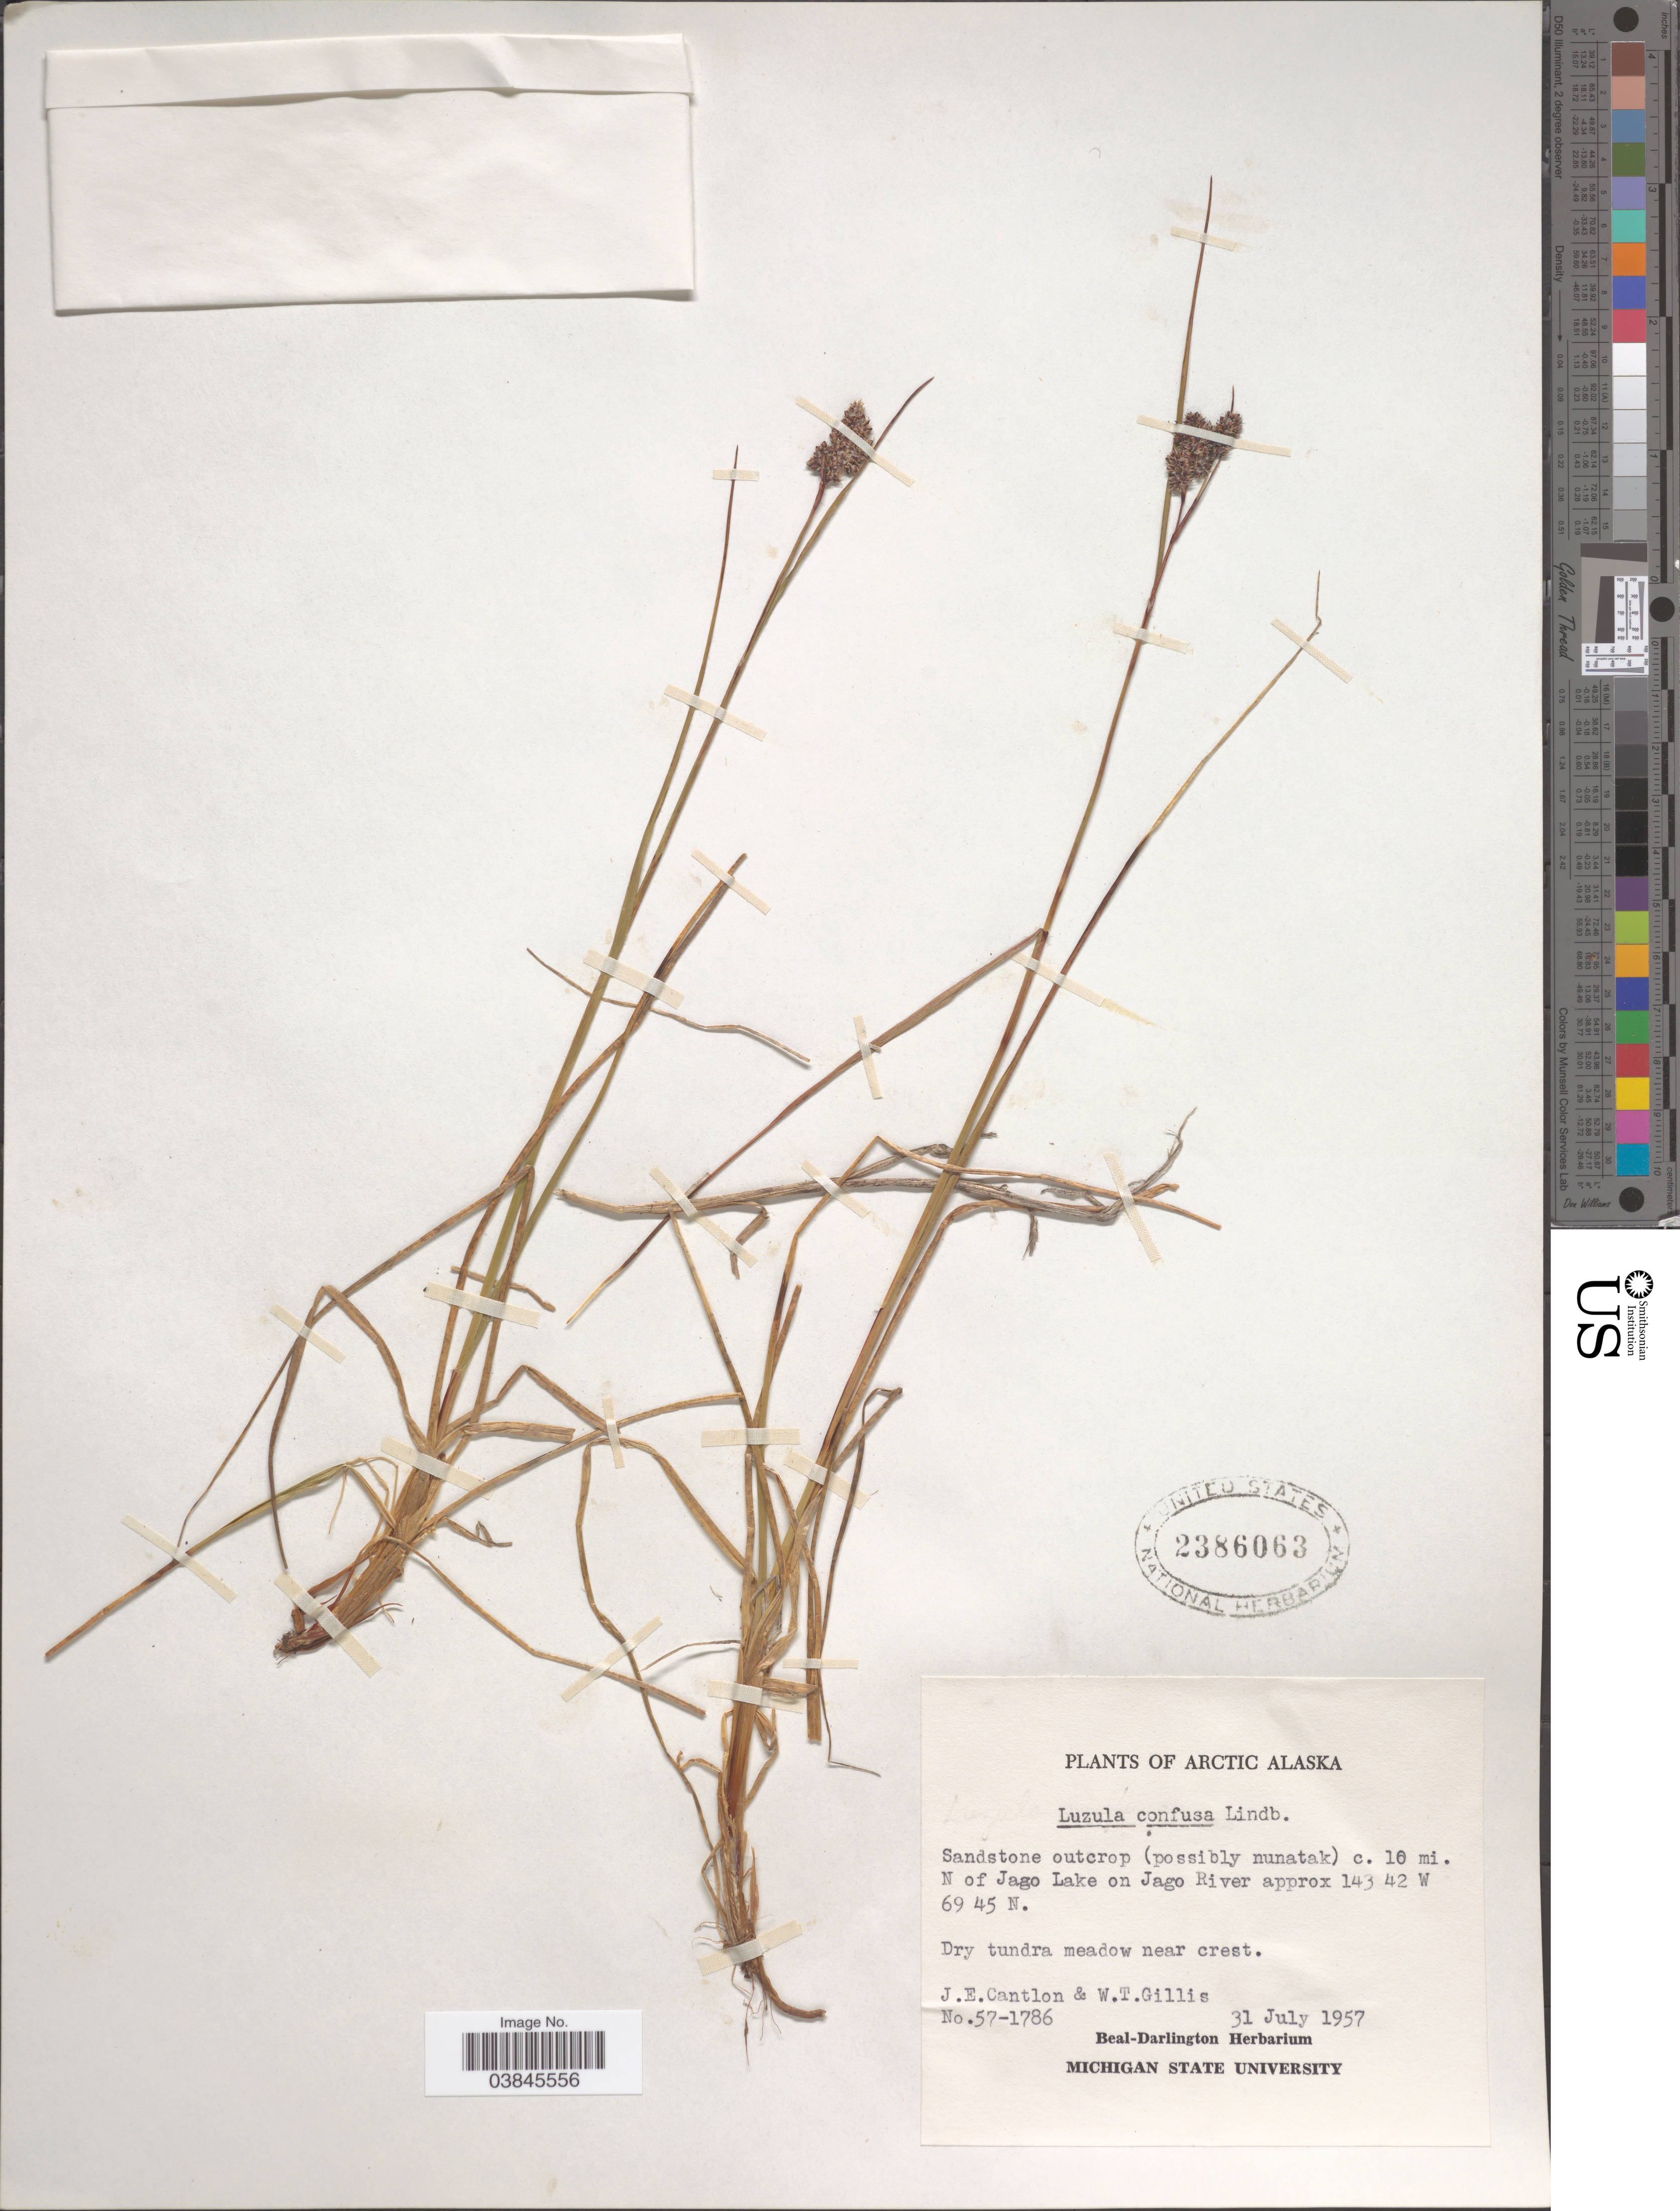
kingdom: Plantae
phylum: Tracheophyta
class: Liliopsida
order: Poales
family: Juncaceae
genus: Luzula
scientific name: Luzula confusa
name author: Lindeb.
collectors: J. Cantlon & W. T. Gillis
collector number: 57-1786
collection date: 1957-07-31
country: United States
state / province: Alaska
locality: Arctic Alaska. Sandstone outcrop (possibly nunatak) c. 10 mi. N of Jago Lake on Jago River.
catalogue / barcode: US 2386063